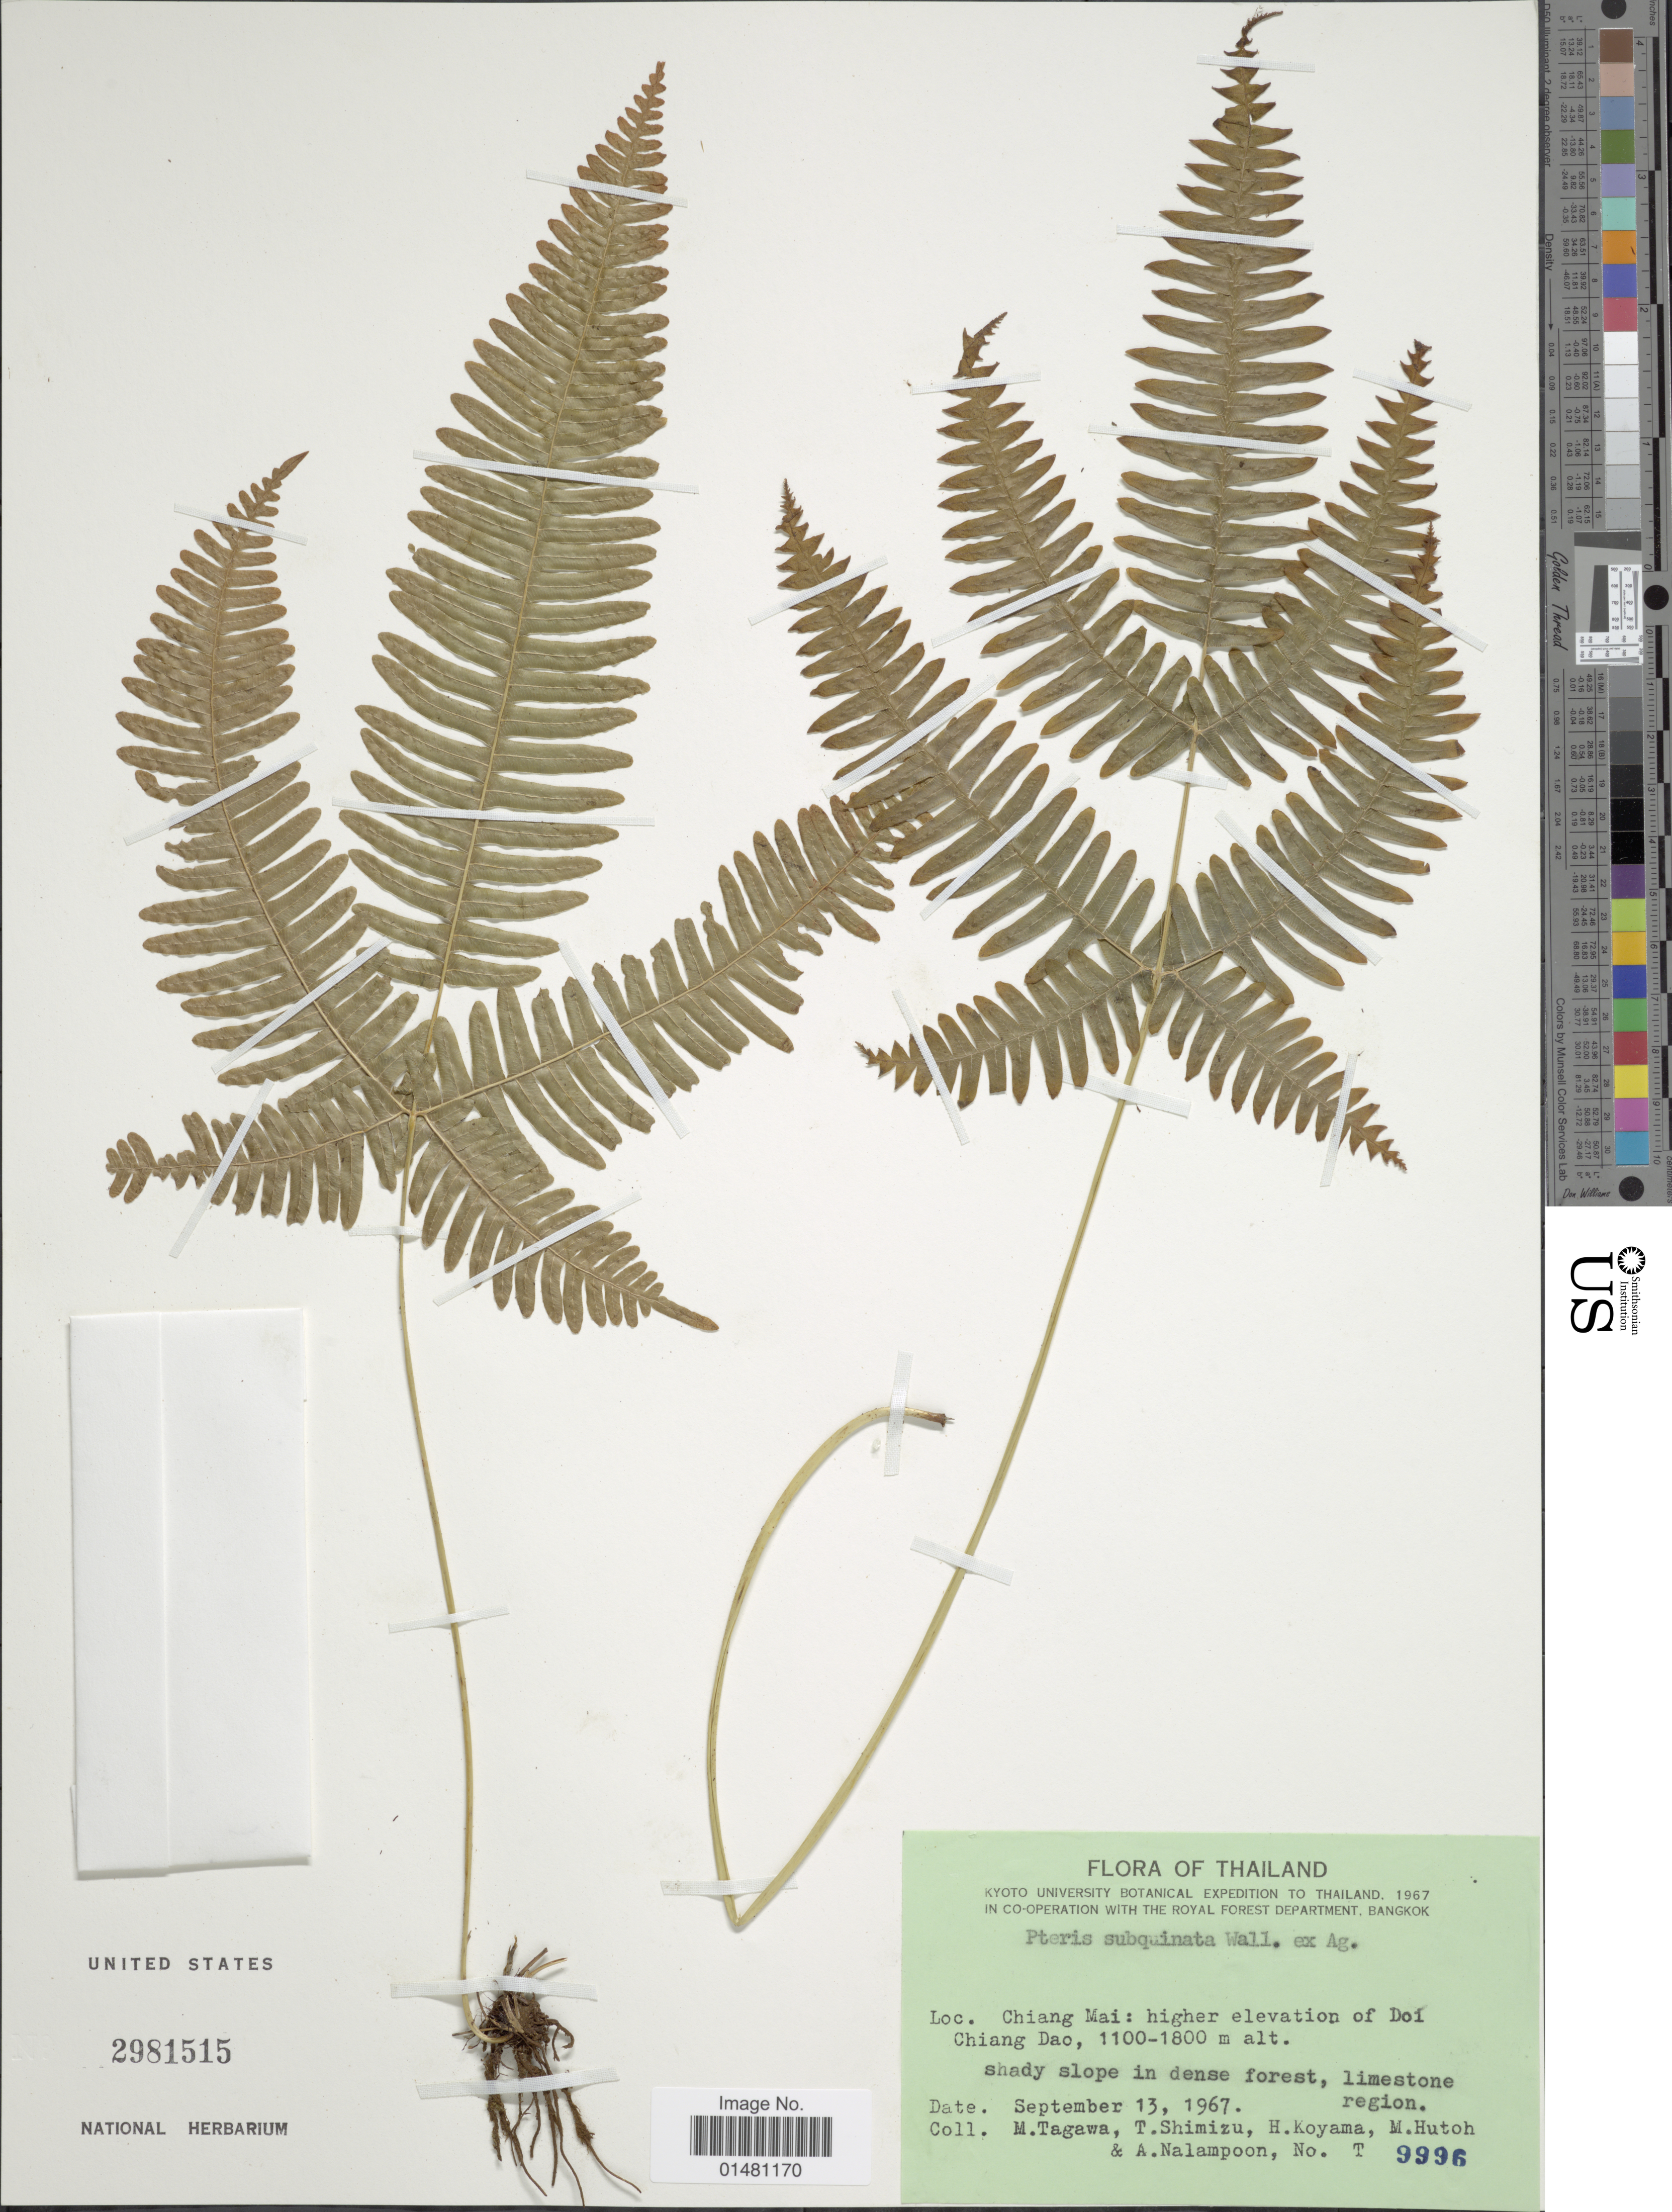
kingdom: Plantae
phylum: Tracheophyta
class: Polypodiopsida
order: Polypodiales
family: Pteridaceae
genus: Pteris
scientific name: Pteris subquinata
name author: (Wall. ex Bedd.) J. Agardh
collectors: M. Tagawa, T. Shimizu, H. Koyama, M. Hutoh & A. Nalampoon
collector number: T 9996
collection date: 1967-09-13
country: Thailand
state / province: Chiang Mai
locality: Chiang Mai: higher elevation of Doi Chiang Dao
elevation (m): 1100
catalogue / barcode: US 2981515